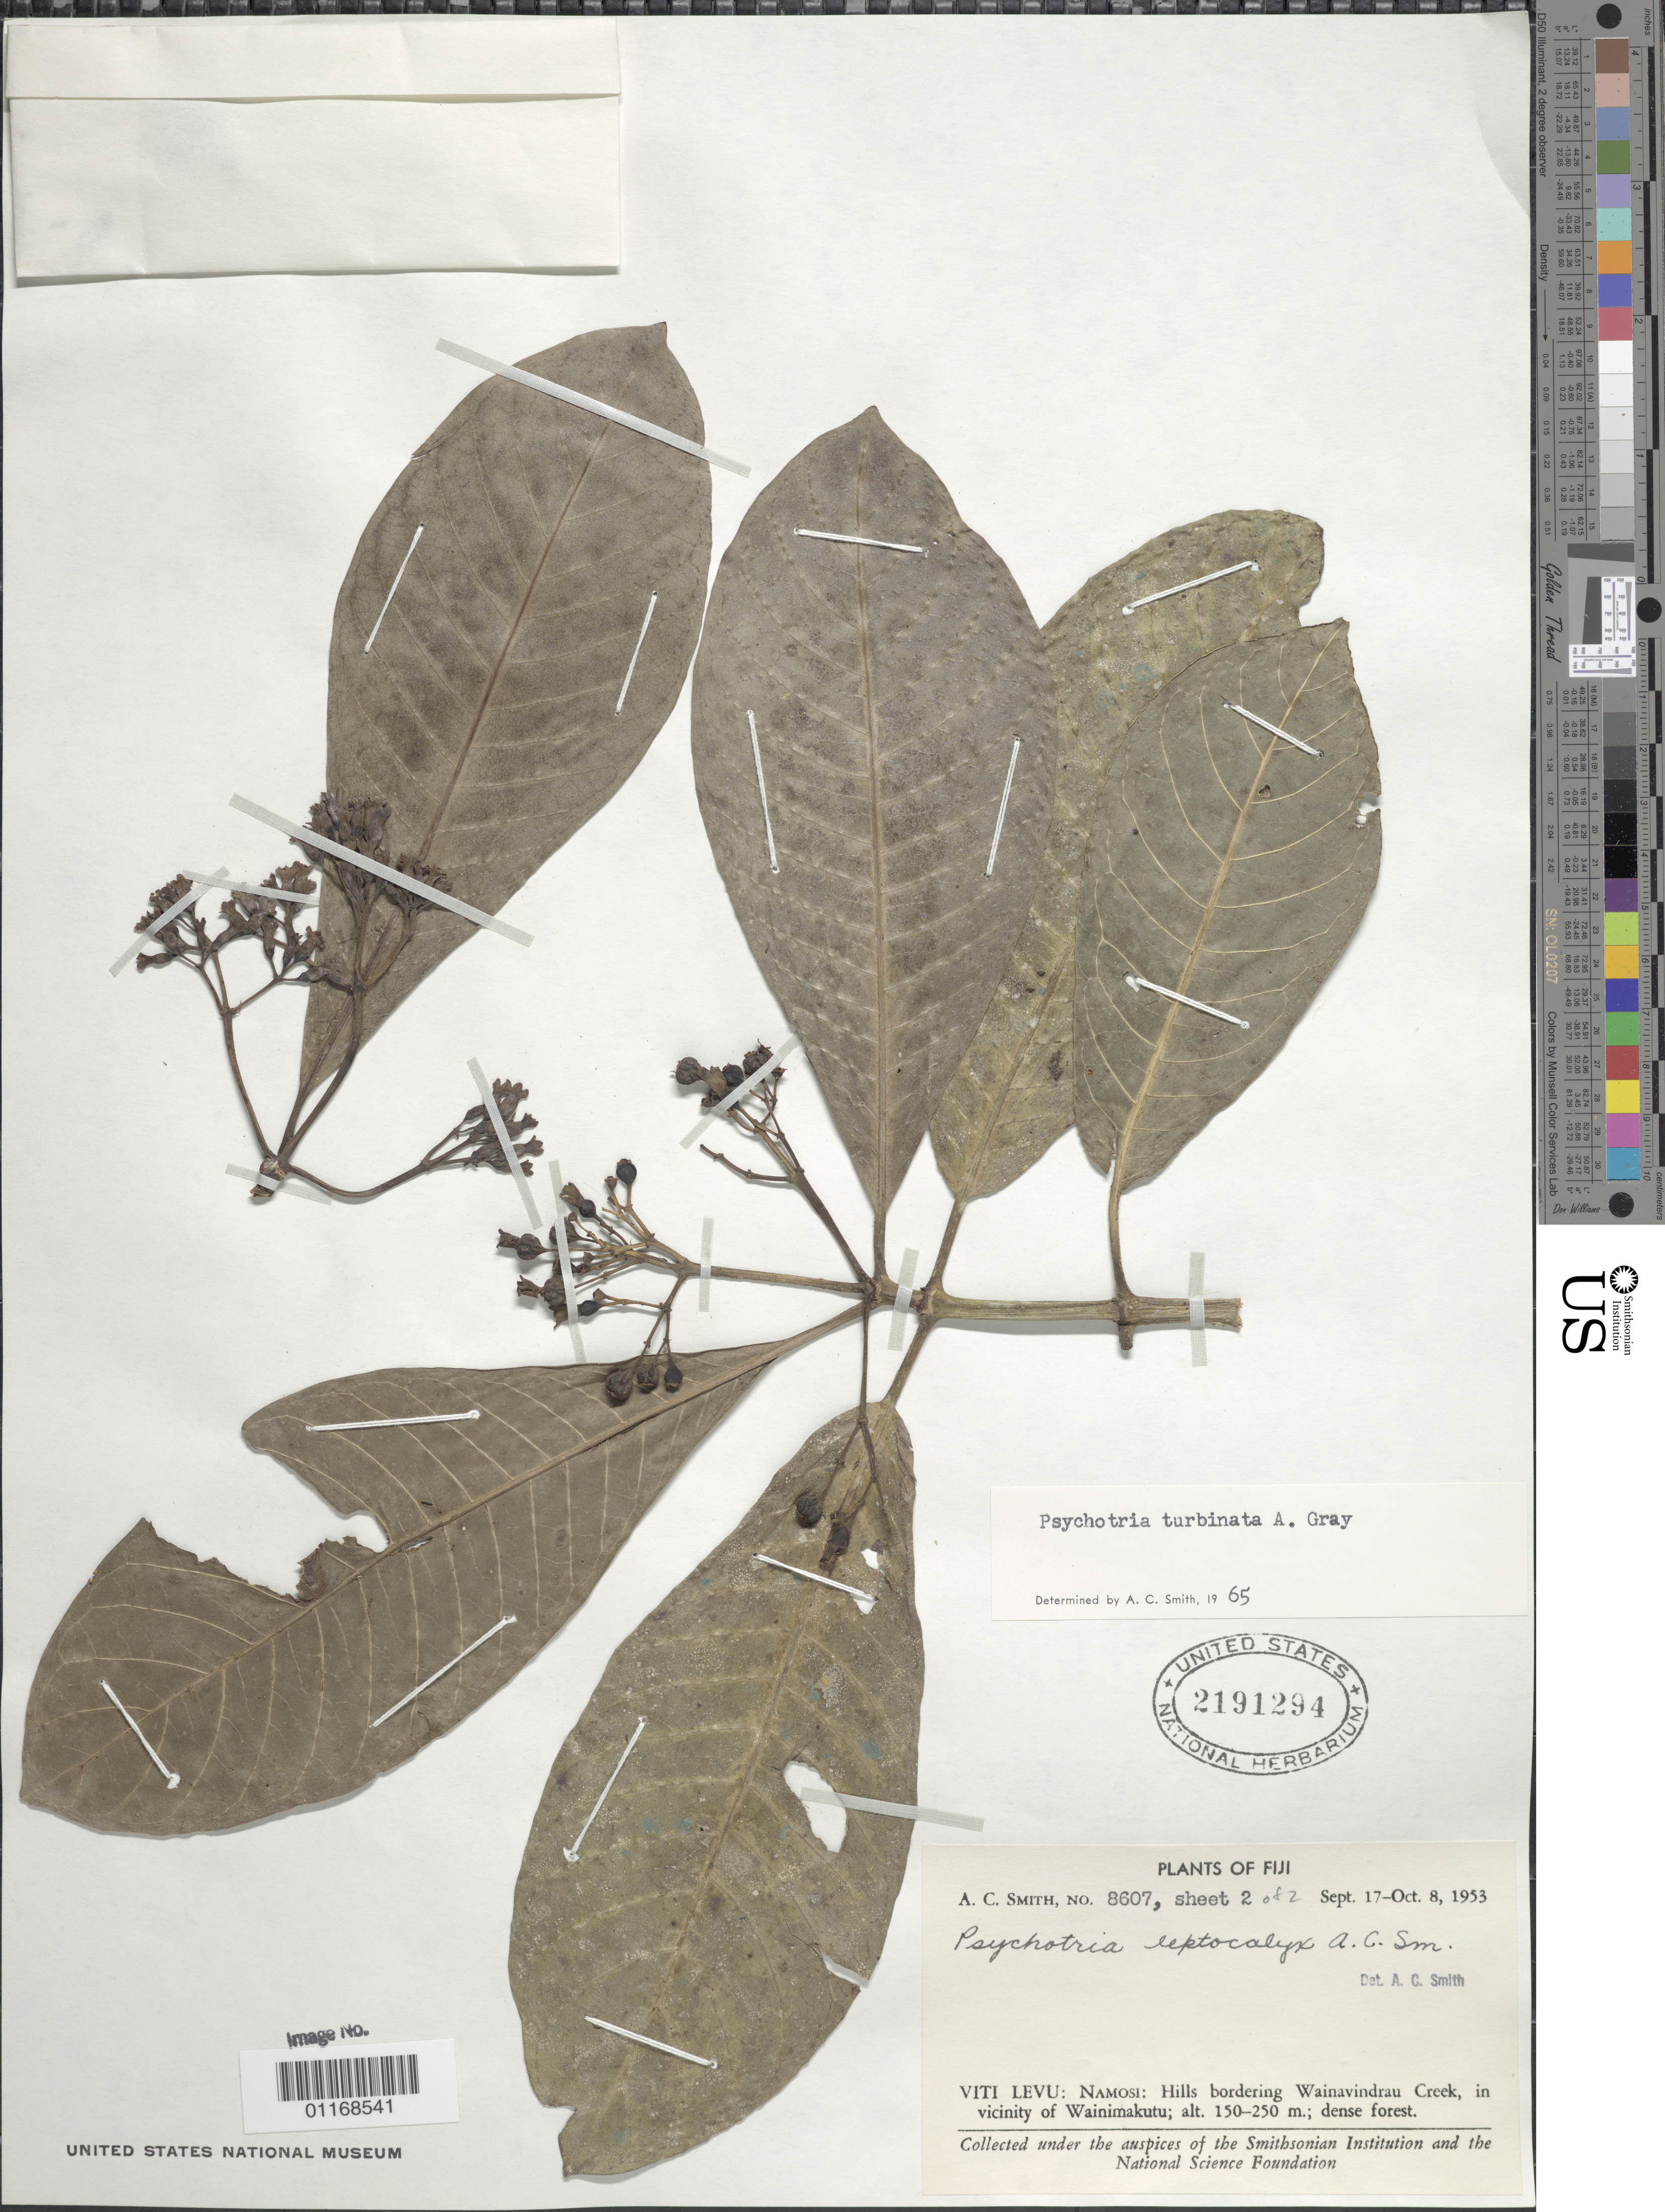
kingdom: Plantae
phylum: Tracheophyta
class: Magnoliopsida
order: Gentianales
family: Rubiaceae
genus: Psychotria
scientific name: Psychotria turbinata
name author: A. Gray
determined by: Smith, A. C.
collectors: A. C. Smith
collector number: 8607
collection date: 1953-09-17/1953-10-08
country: Fiji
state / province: Central Division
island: Viti Levu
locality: Hills bordering Wainavindrau Creek, in vicinity of Wainimakutu, Namosi Prov., Viti Levu, Fiji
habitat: Dense forest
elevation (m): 150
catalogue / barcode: US 2191294